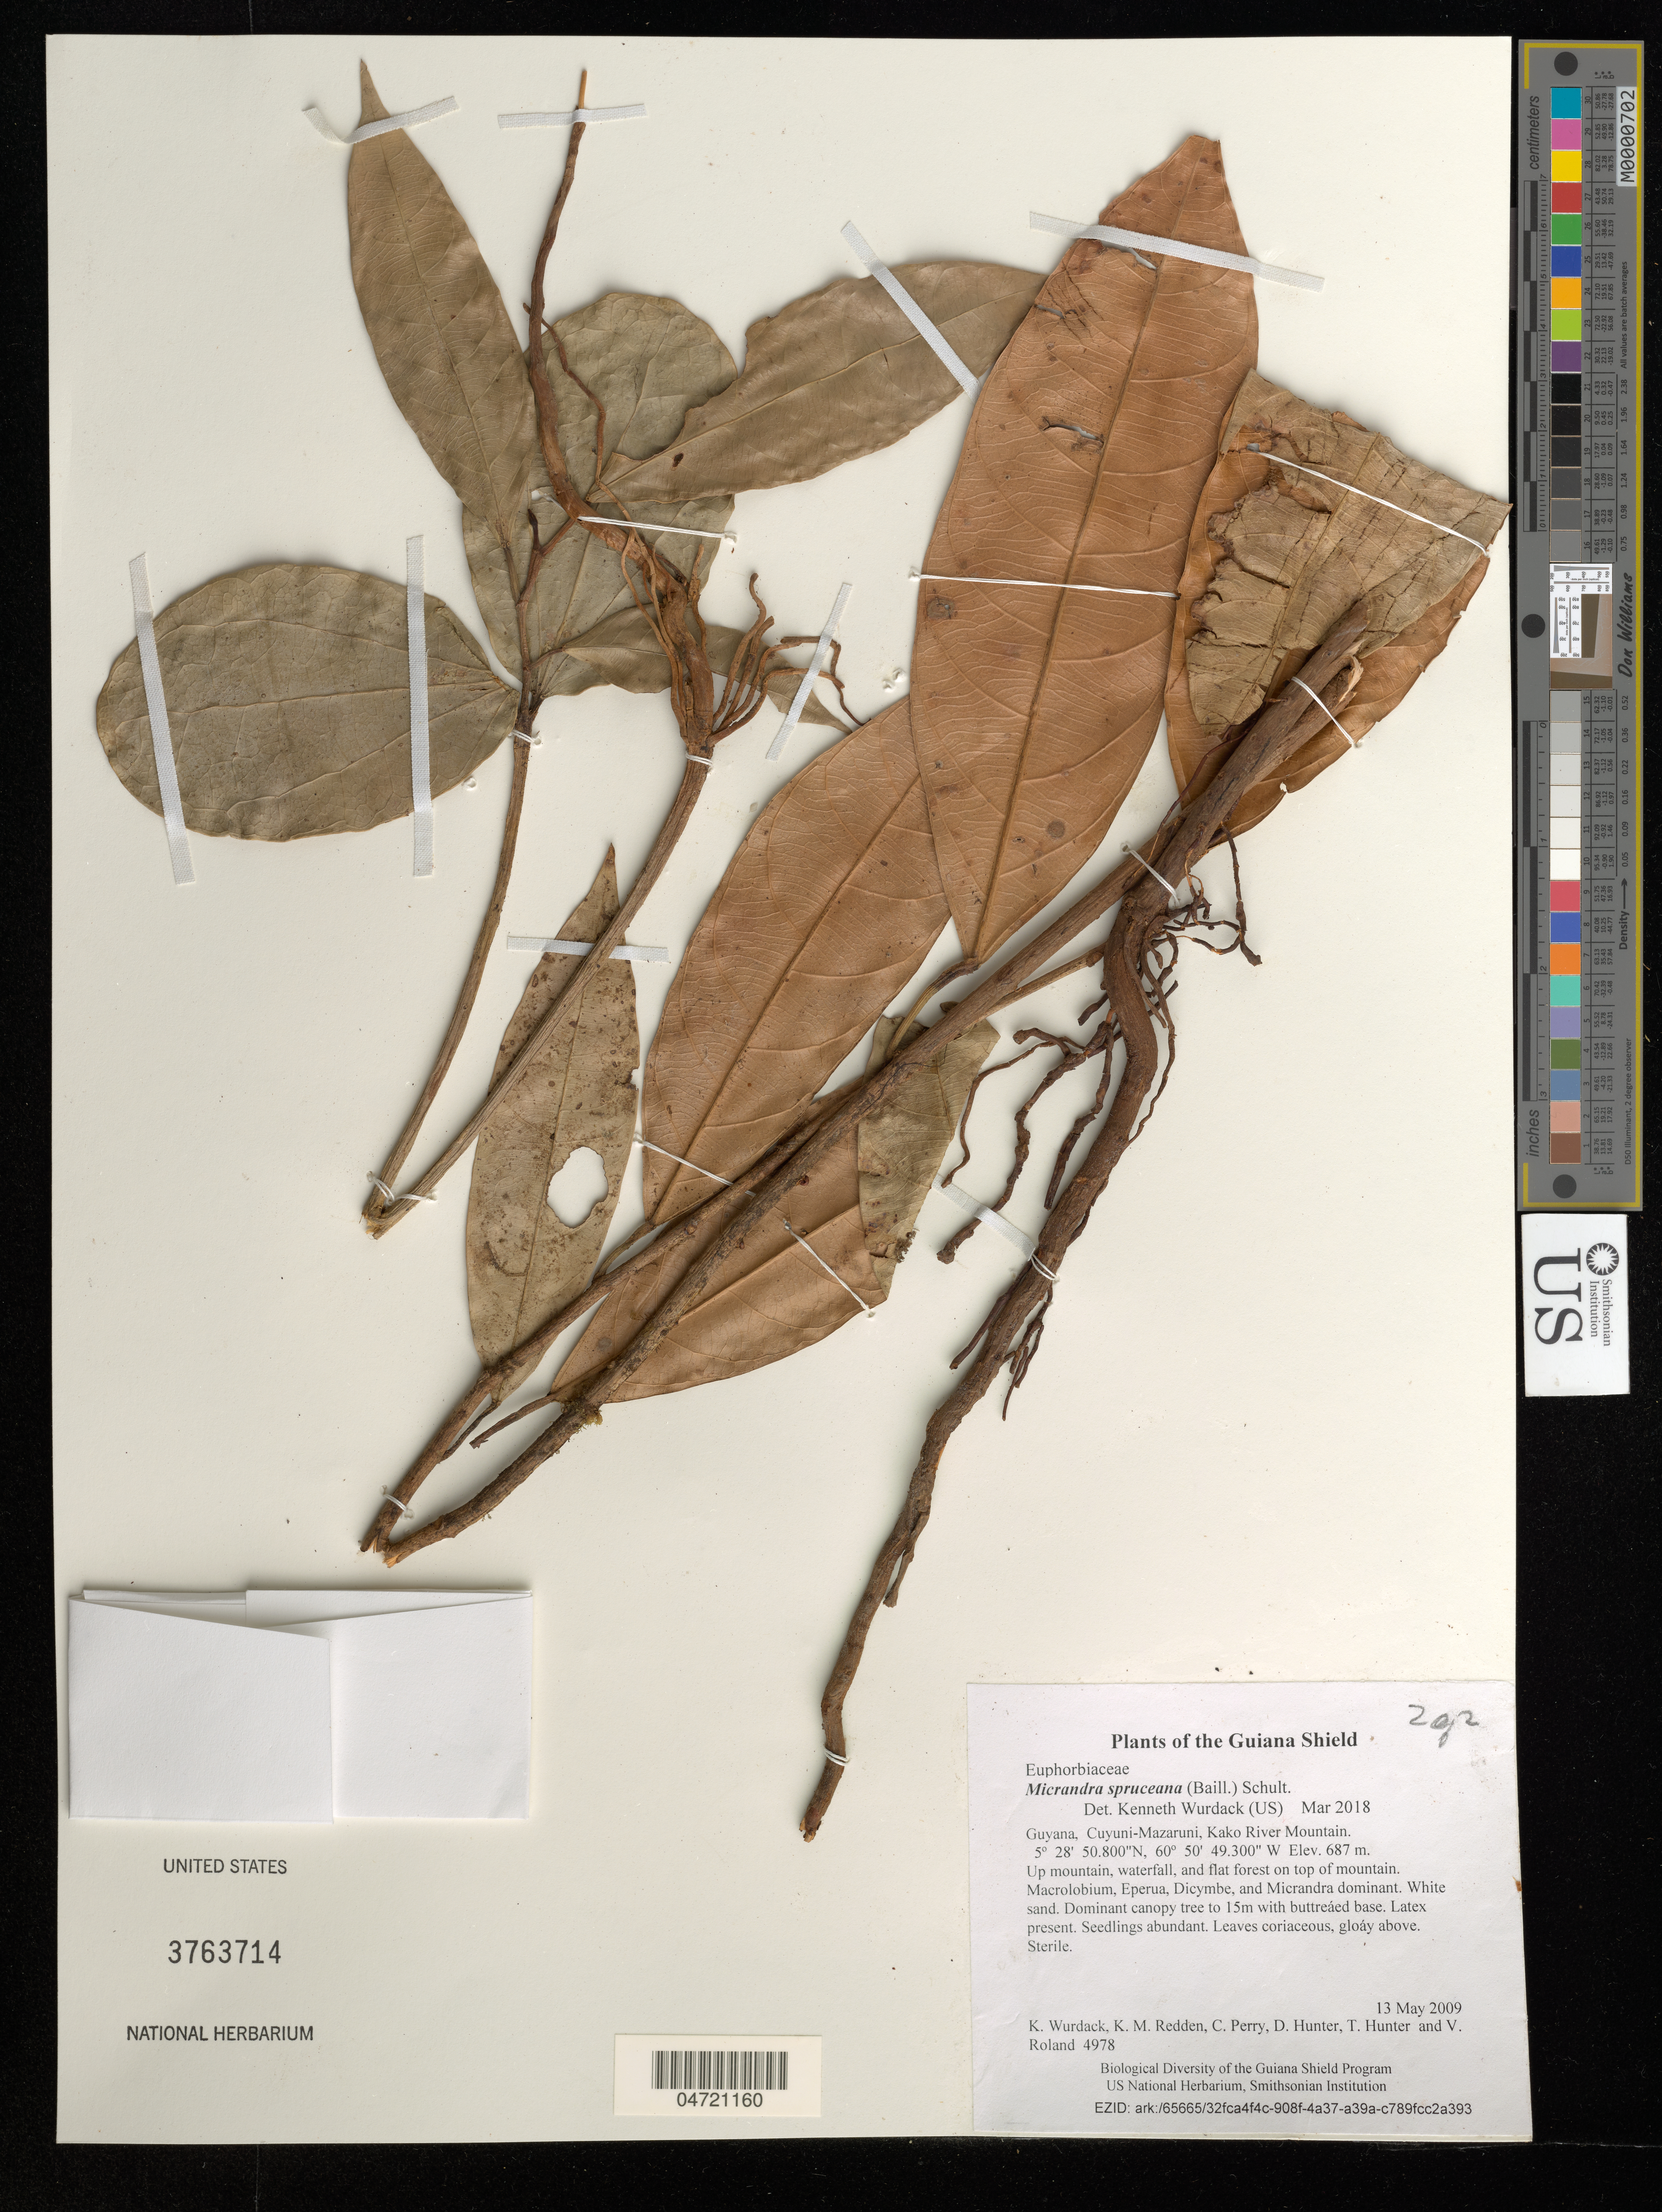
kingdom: Plantae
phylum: Tracheophyta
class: Magnoliopsida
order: Malpighiales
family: Euphorbiaceae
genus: Micrandra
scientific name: Micrandra spruceana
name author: (Baill.) Schult.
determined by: Wurdack, Kenneth J., (US), Smithsonian Institution - National Museum of Natural History (UNITED STATES)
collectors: K. Wurdack, K. M. Redden, C. Perry, D. Hunter, T. Hunter & V. Roland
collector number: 4978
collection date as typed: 13 May 2009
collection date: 2009-05-13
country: Guyana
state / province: Cuyuni-Mazaruni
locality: Kako River Mountain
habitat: Up mountain, waterfall, and flat forest on top of mountain. Macrolobium, Eperua, Dicymbe, and Micrandra dominant. White sand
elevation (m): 687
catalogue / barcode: US 3763714